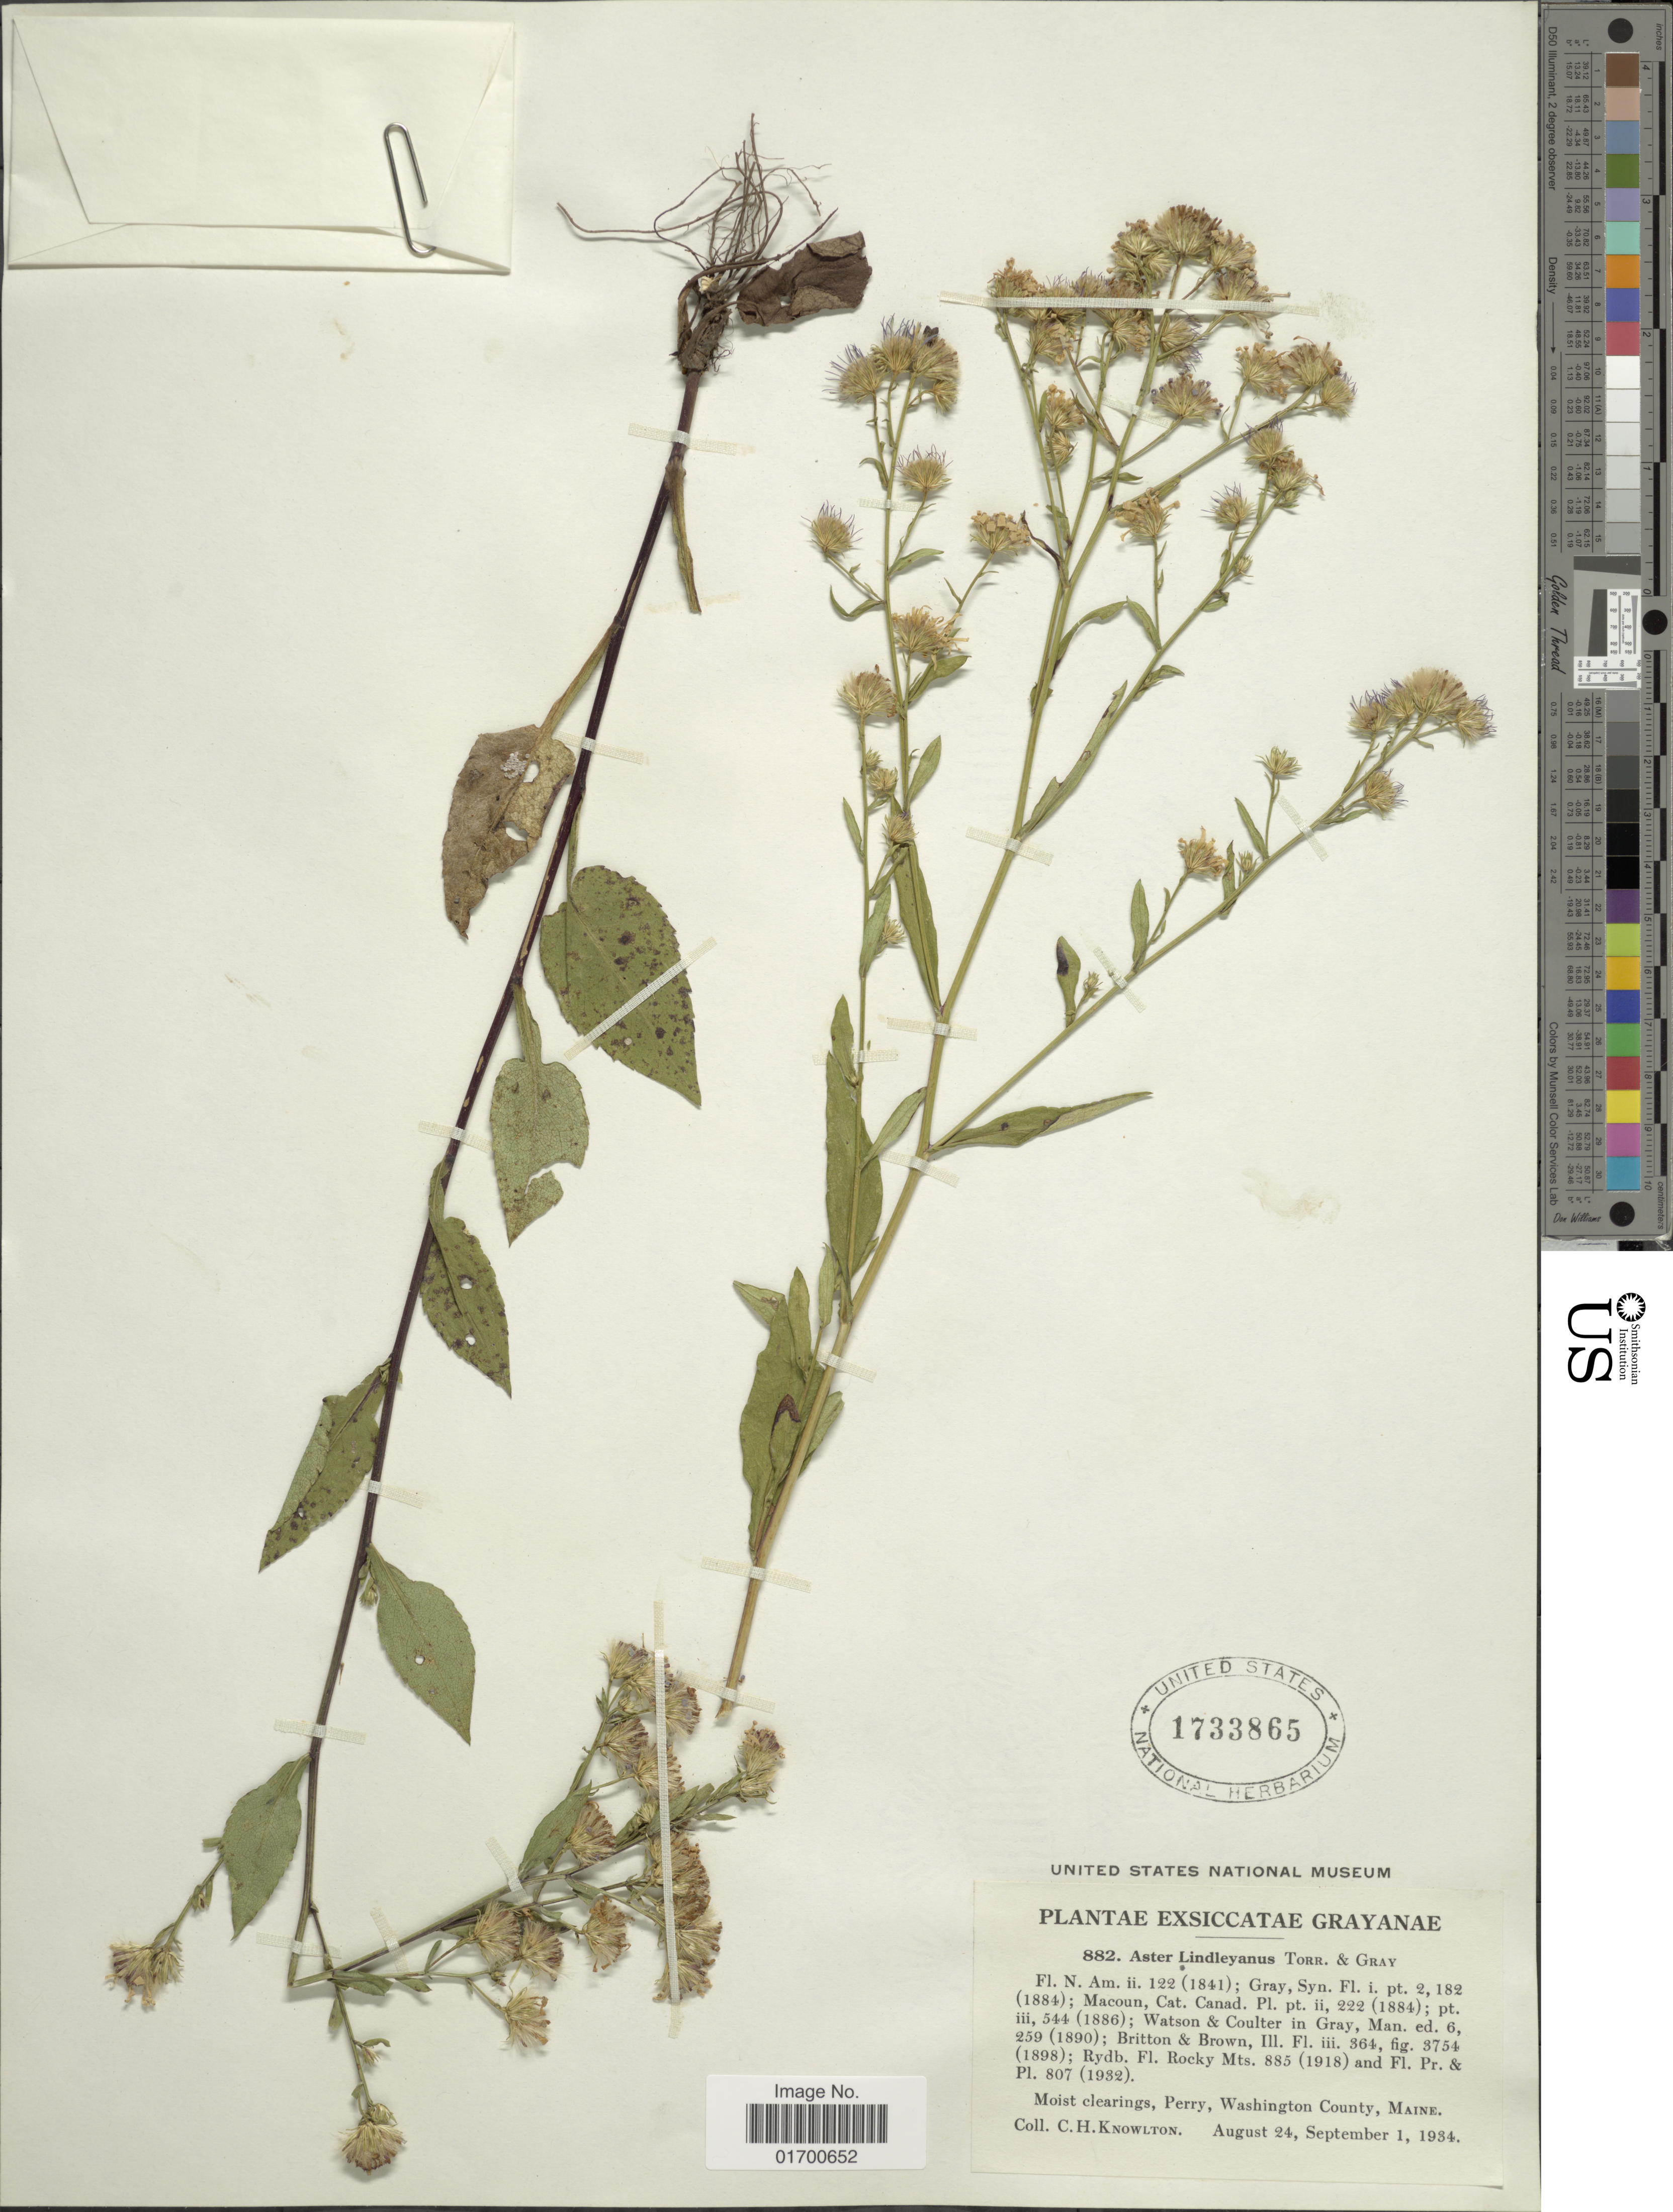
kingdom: Plantae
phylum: Tracheophyta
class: Magnoliopsida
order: Asterales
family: Asteraceae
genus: Symphyotrichum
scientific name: Symphyotrichum ciliolatum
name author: (Lindl.) Á. Löve & D. Löve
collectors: C. H. Knowlton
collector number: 882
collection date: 1934-08-24/1934-09-01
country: United States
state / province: Maine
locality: Moist clearings, Perry, Washington County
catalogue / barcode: US 1733865